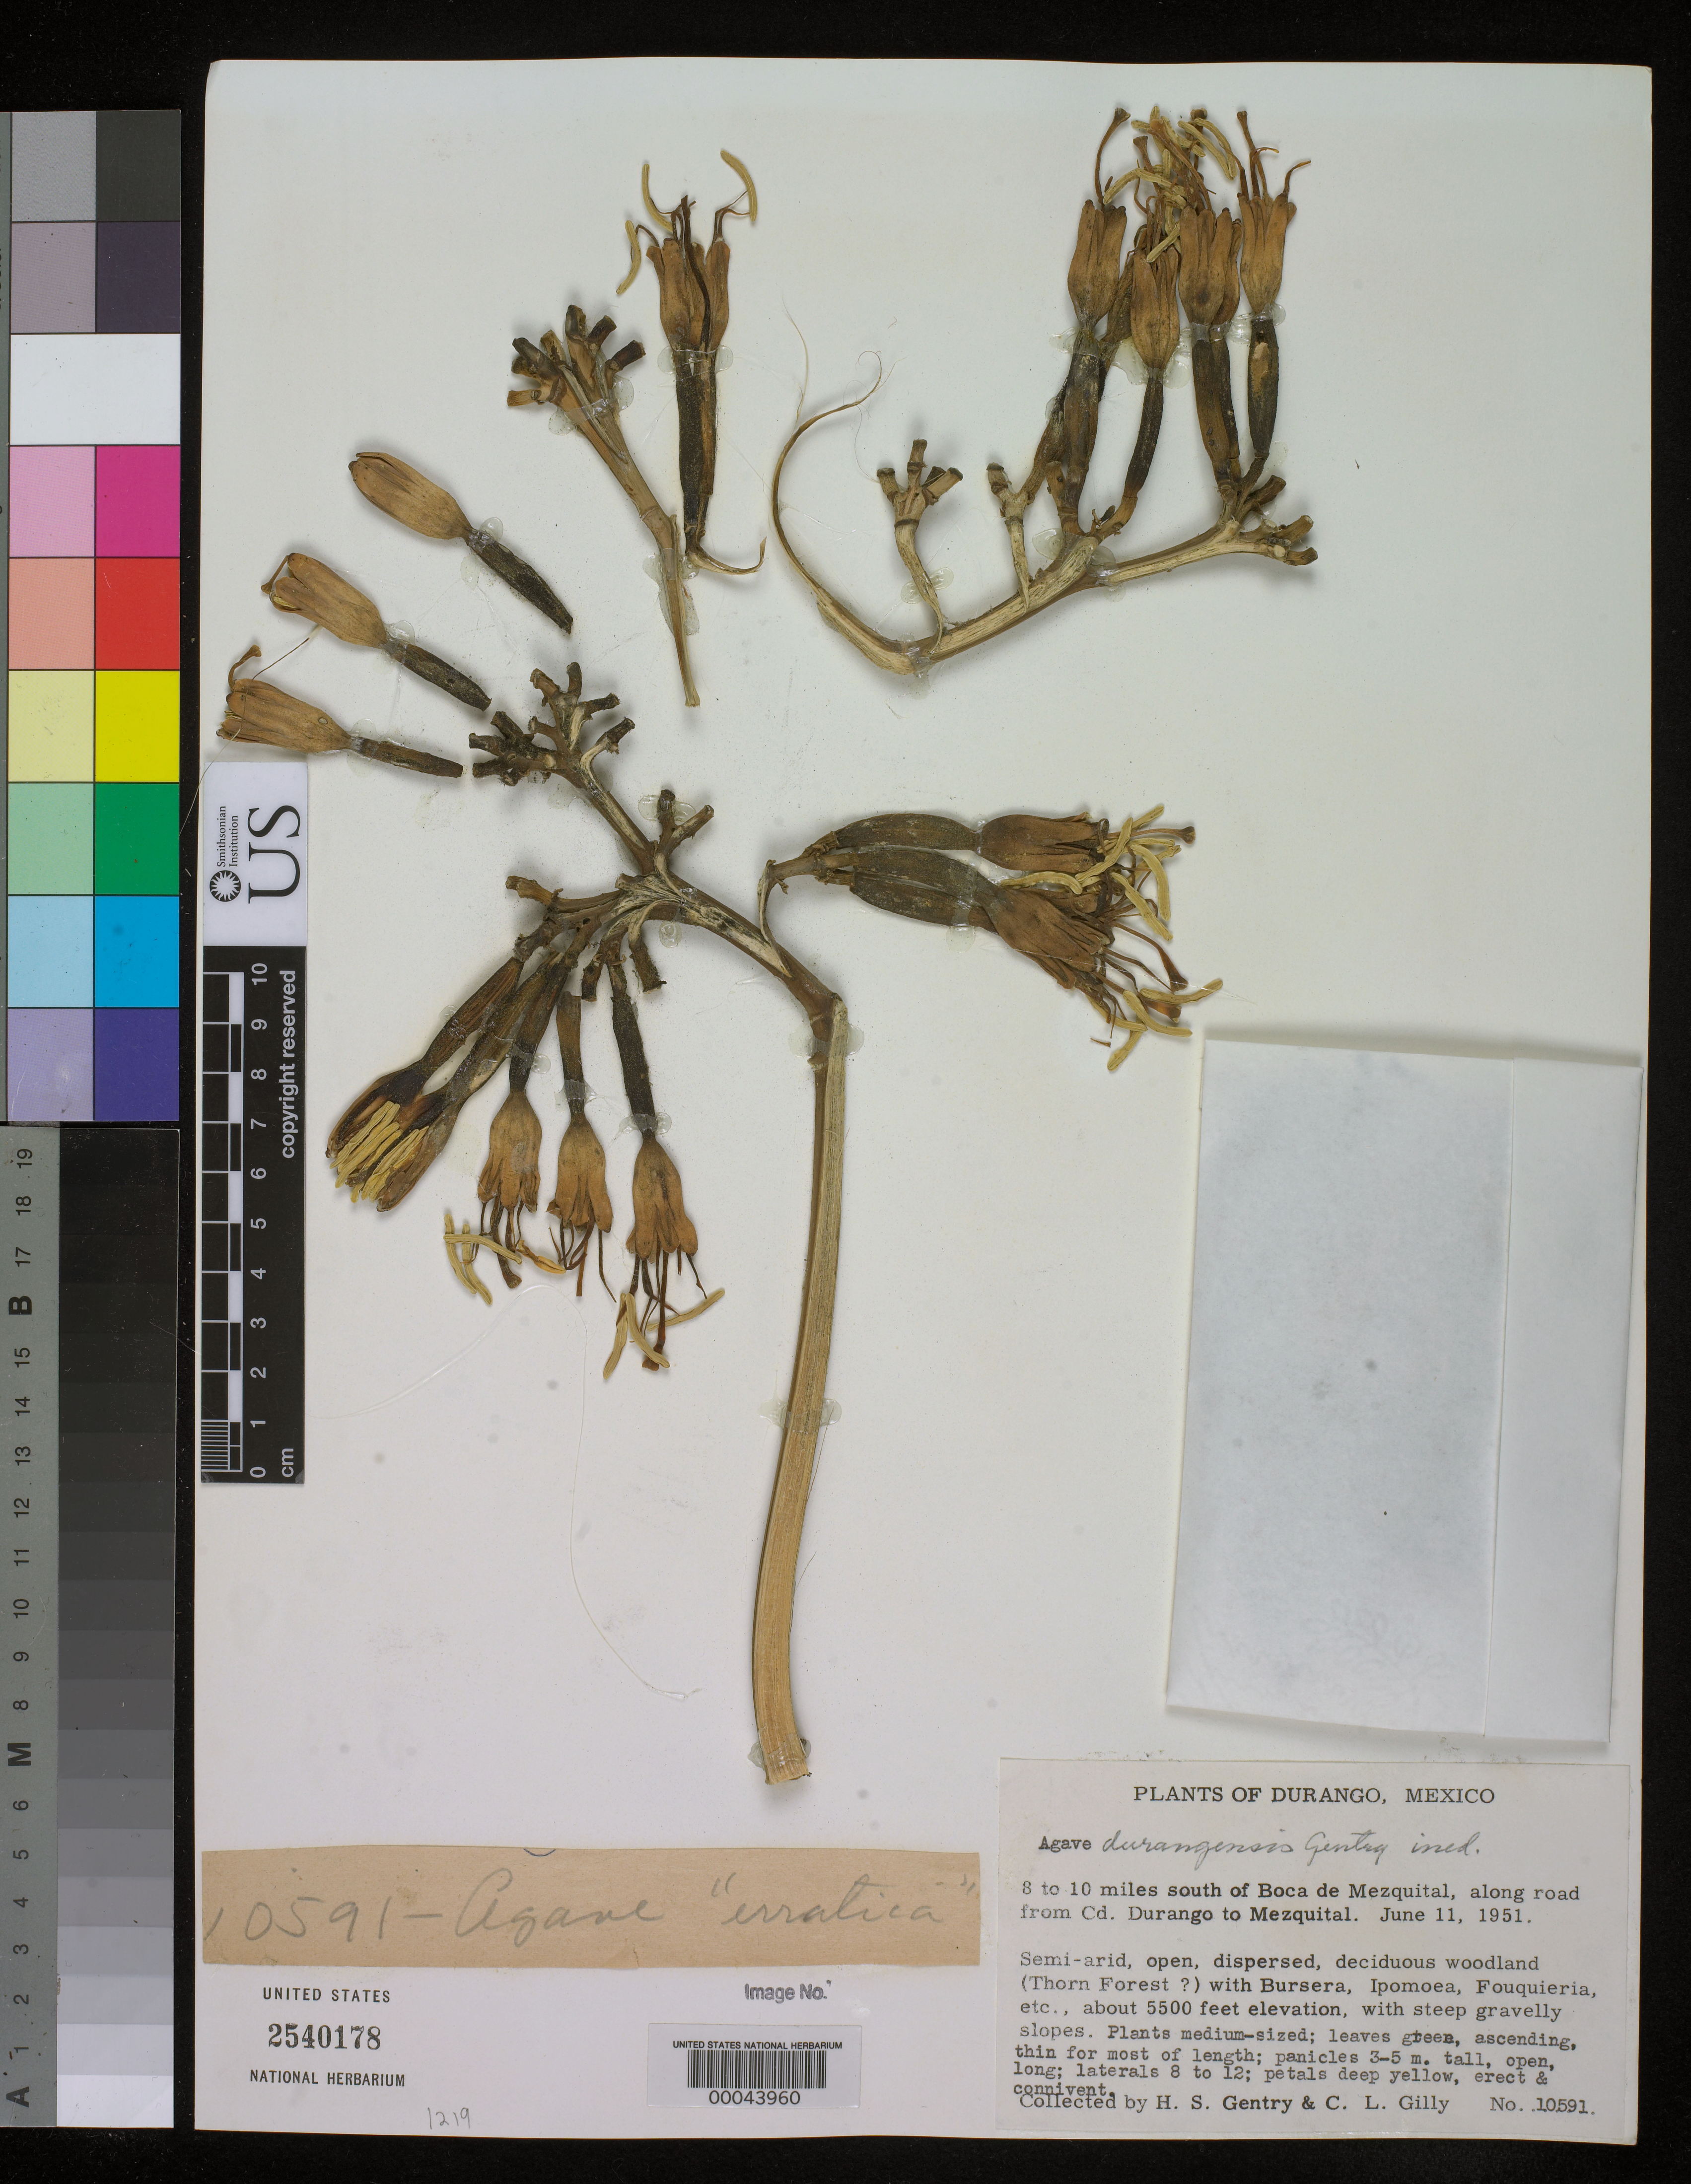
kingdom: Plantae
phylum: Tracheophyta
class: Liliopsida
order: Asparagales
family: Asparagaceae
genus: Agave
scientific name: Agave durangensis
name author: Gentry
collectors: H. S. Gentry & C. Gilly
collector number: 10591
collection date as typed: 11 Jun 1951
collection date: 1951-06-11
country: Mexico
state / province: Durango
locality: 8-10 mi S of Boca de Mezquital, along road from Cd Durango to Mezquital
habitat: Semi-arid, open, dispersed, deciduous woodland (thorn forest)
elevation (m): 1676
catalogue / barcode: US 2540178